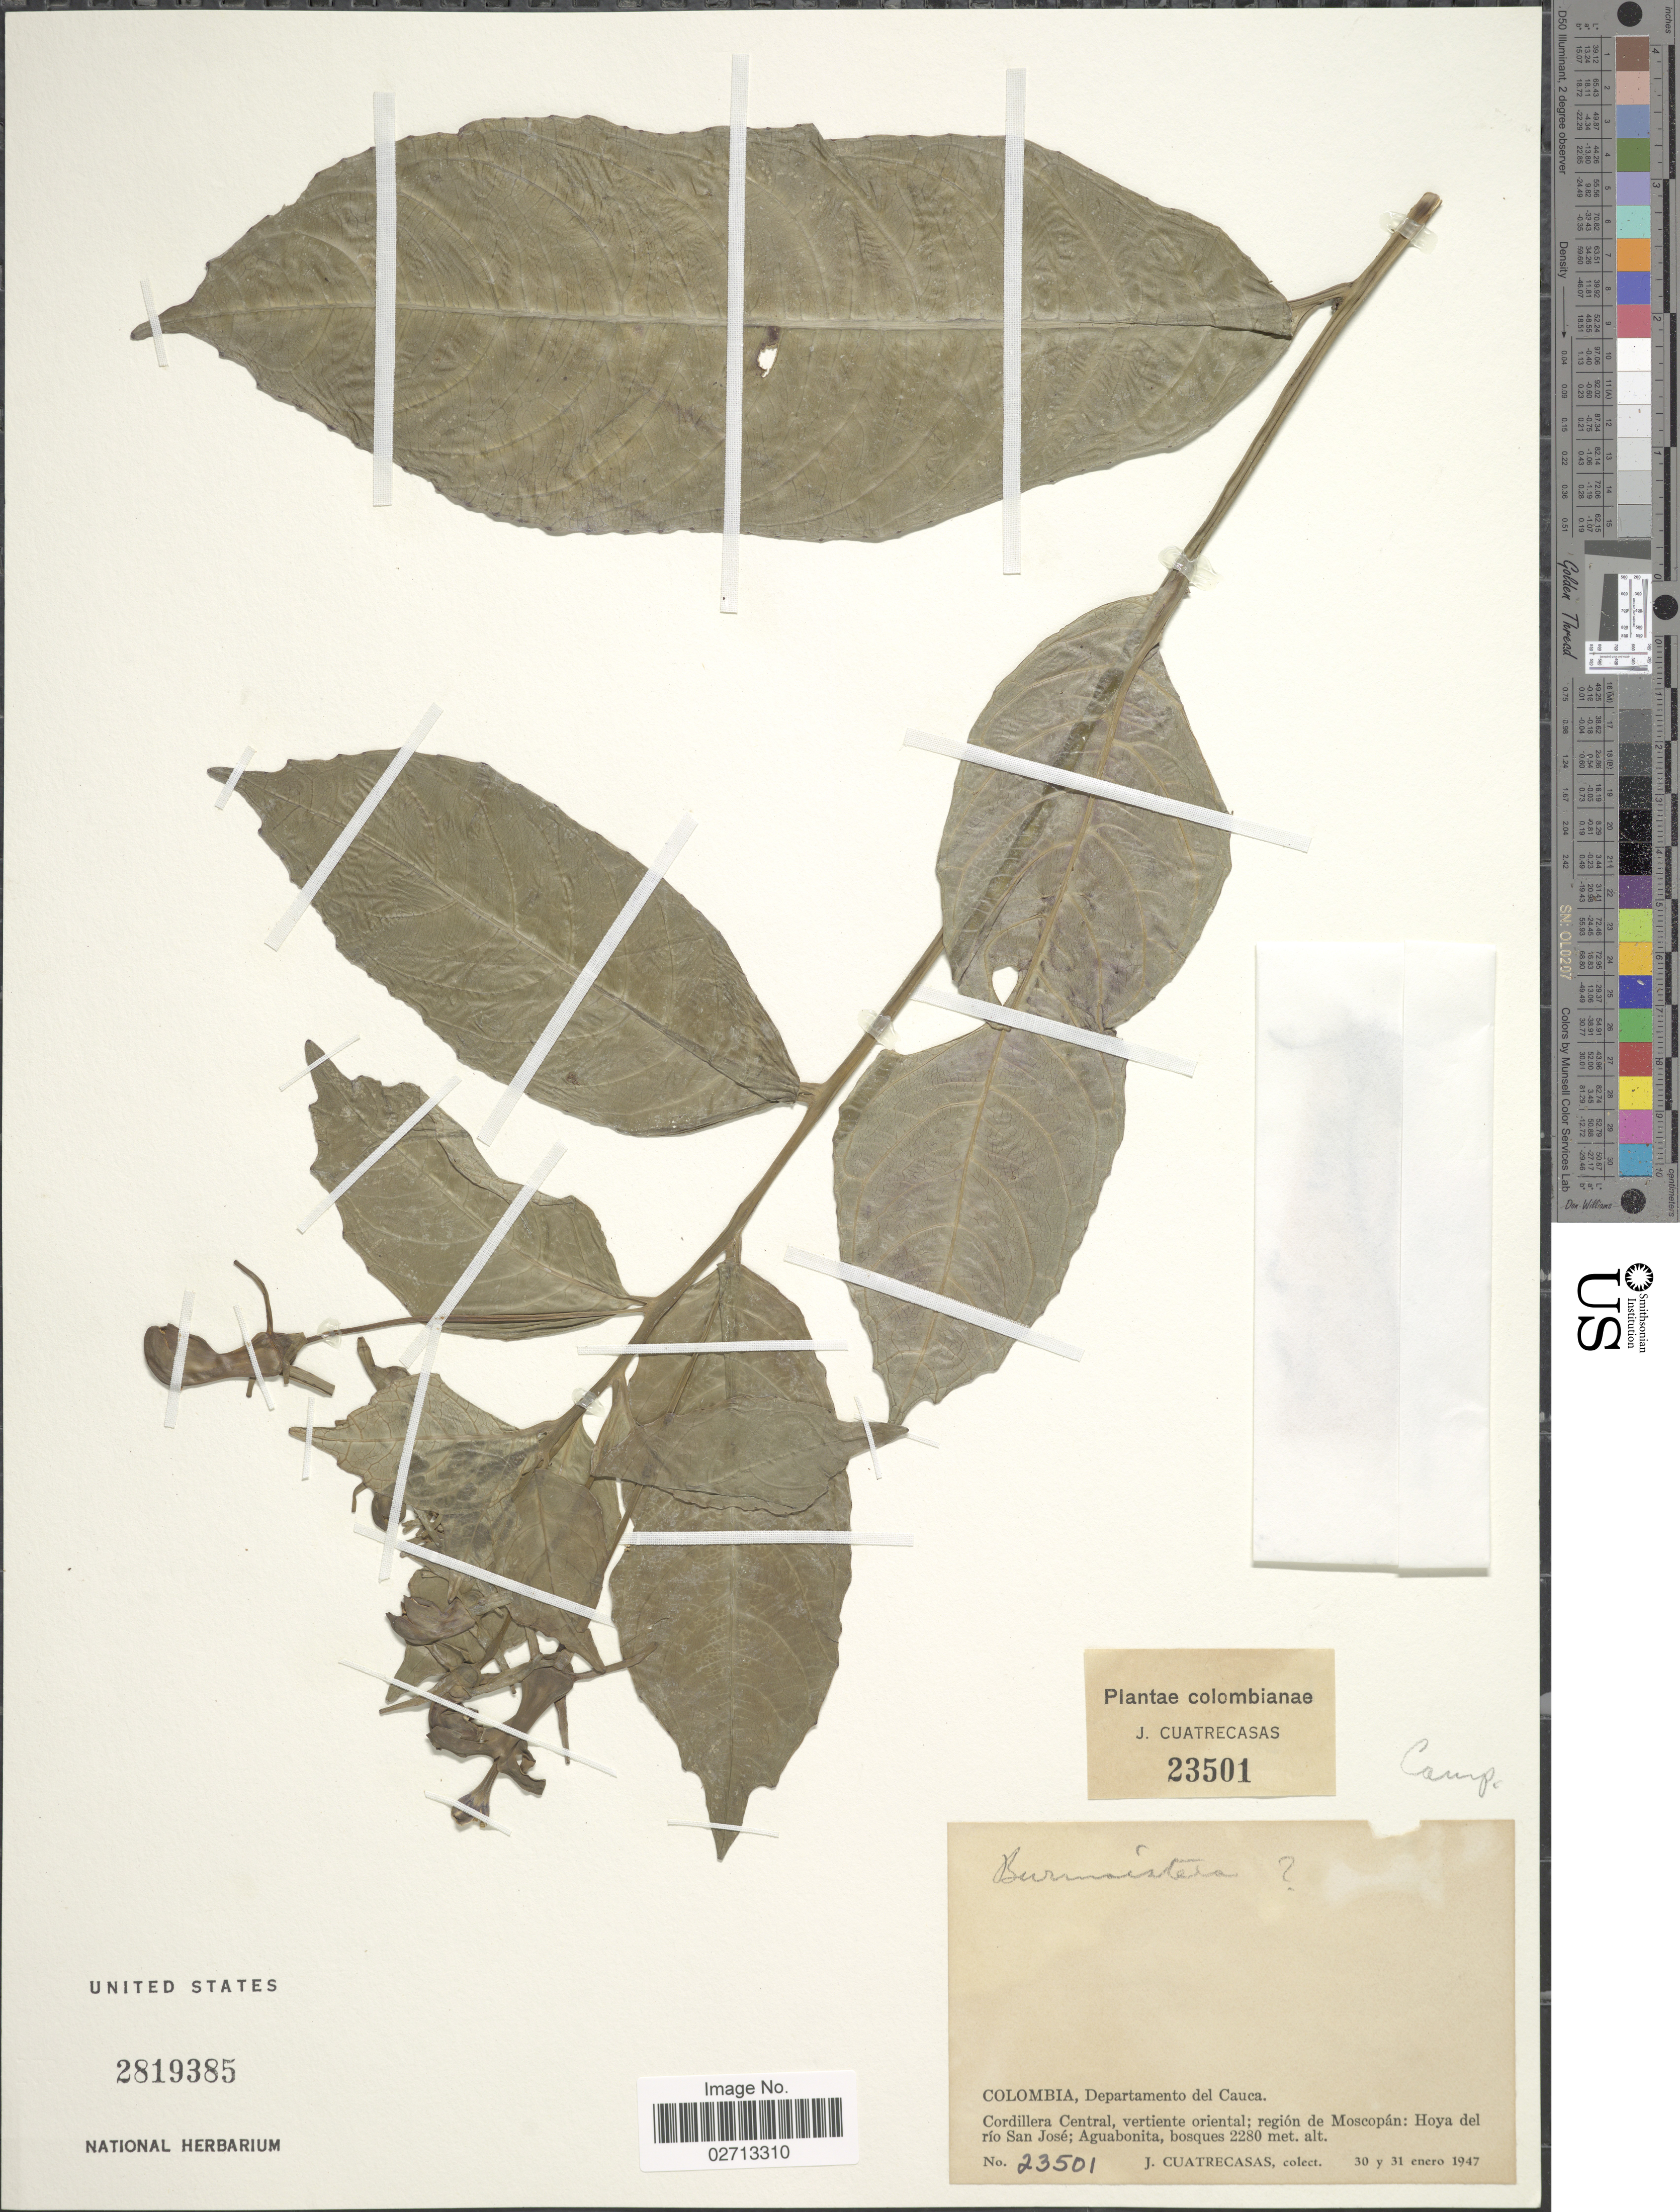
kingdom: Plantae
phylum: Tracheophyta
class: Magnoliopsida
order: Asterales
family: Campanulaceae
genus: Burmeistera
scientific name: Burmeistera sp.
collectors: J. Cuatrecasas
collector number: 23501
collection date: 1947-01-30/1947-01-31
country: Colombia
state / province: Cauca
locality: Departamento del Cauca. Cordillera Central, vertiente oriental; región de Moscopan: Hoya del río San José; Aguabonita.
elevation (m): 2280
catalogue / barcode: US 2819385